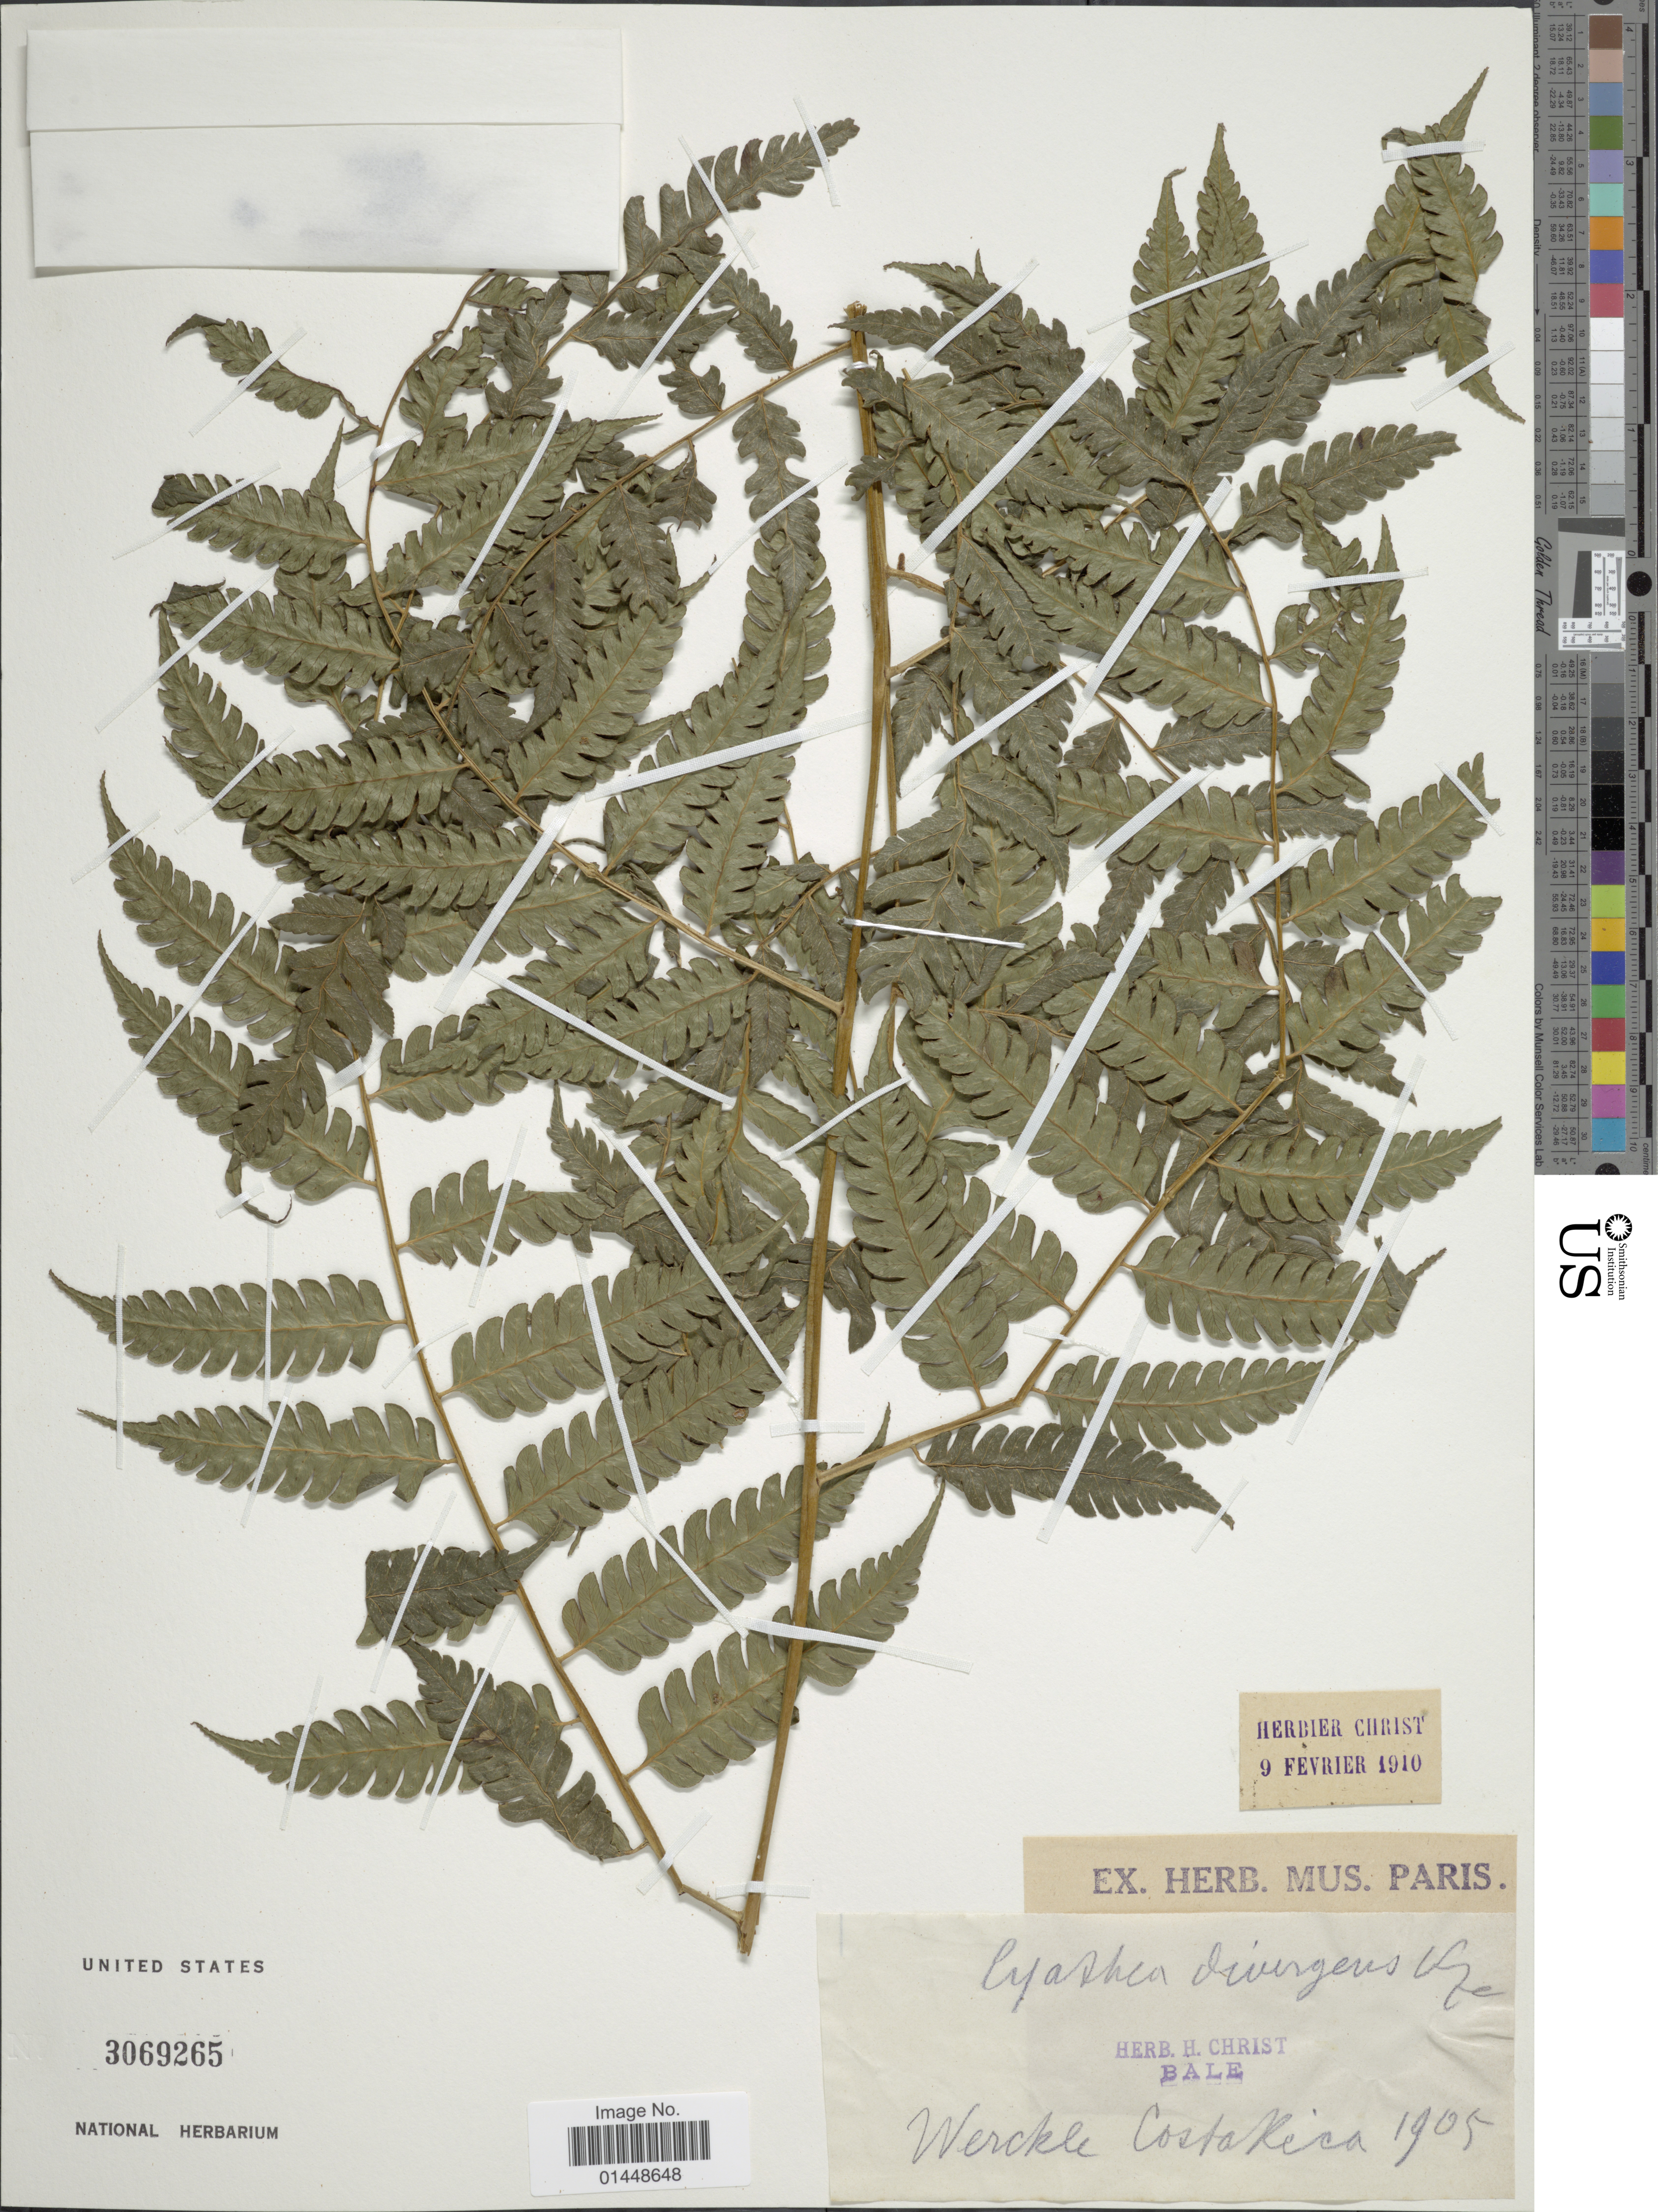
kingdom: Plantae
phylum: Tracheophyta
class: Polypodiopsida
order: Cyatheales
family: Cyatheaceae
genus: Cyathea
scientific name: Cyathea divergens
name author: Kunze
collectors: Werckle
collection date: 1905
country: Costa Rica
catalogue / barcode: US 3069265